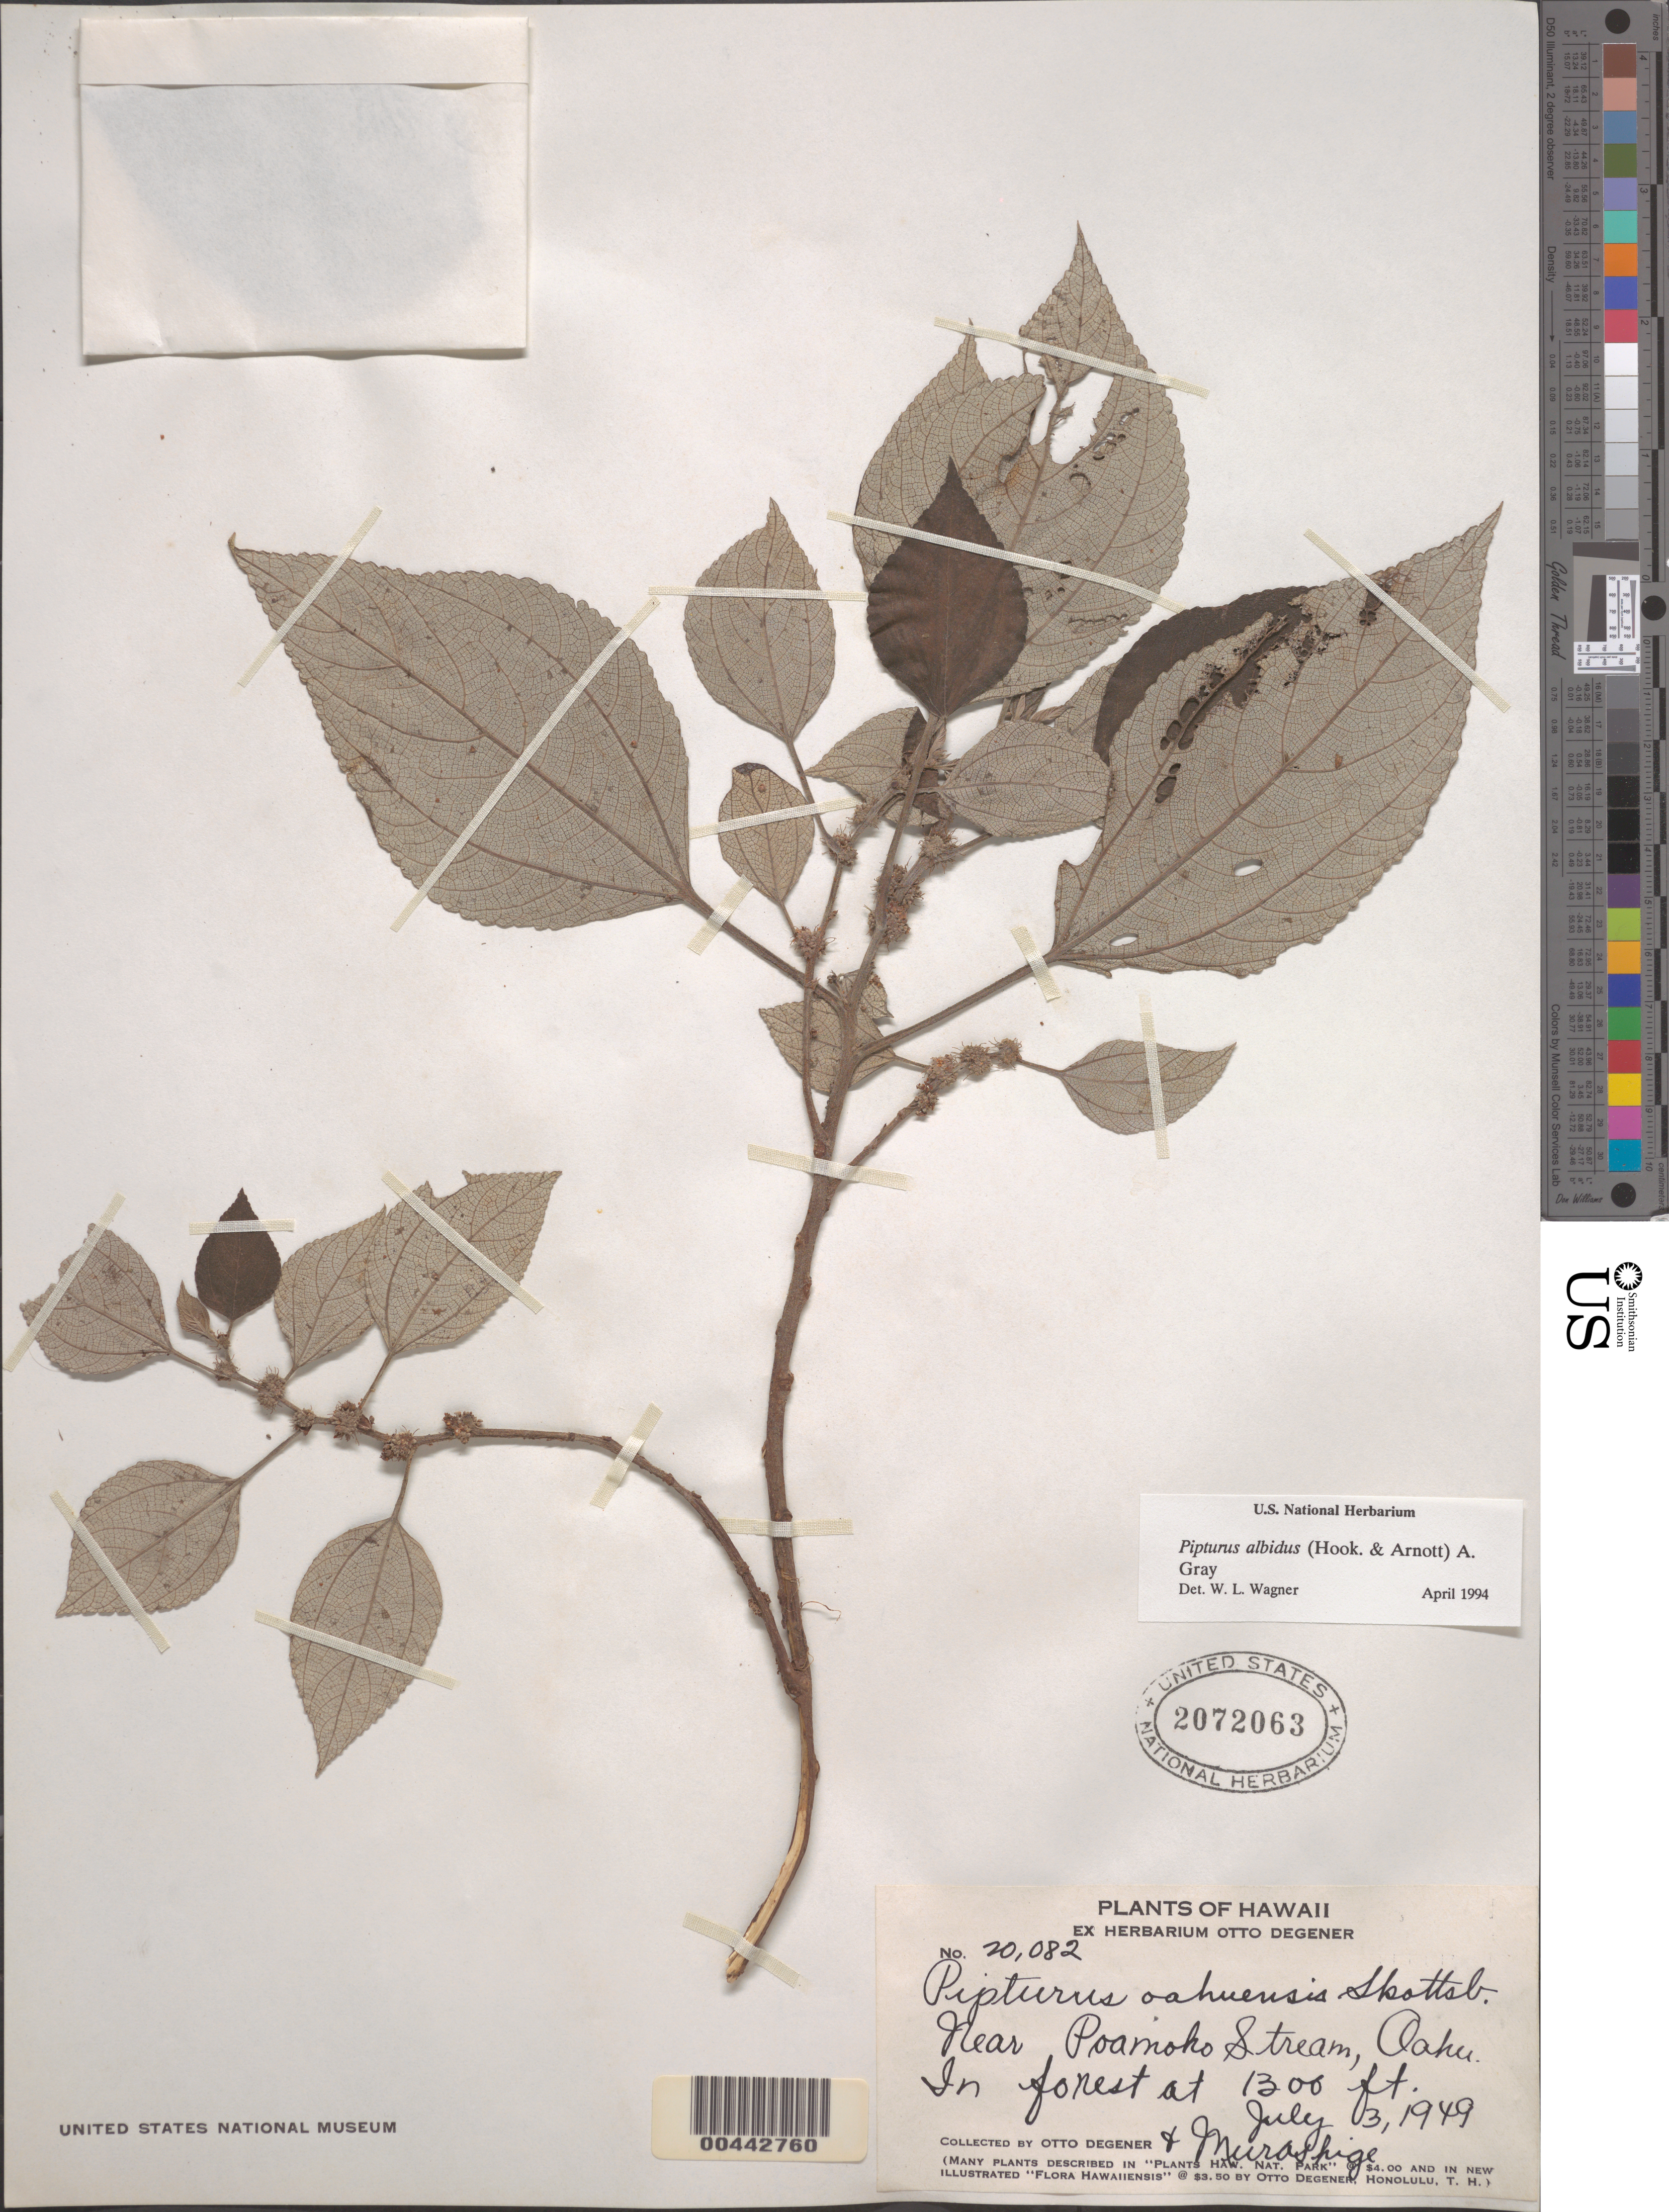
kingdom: Plantae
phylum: Tracheophyta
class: Magnoliopsida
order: Rosales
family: Urticaceae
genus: Pipturus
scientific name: Pipturus albidus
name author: (Hook. & Arn.) A. Gray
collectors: O. Degener & T. Murashige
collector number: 20082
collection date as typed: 3 Jul 1949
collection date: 1949-07-03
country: United States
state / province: Hawaii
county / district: Honolulu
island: Oahu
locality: Near Poamoho Stream, in forest.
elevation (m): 396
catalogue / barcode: US 2072063